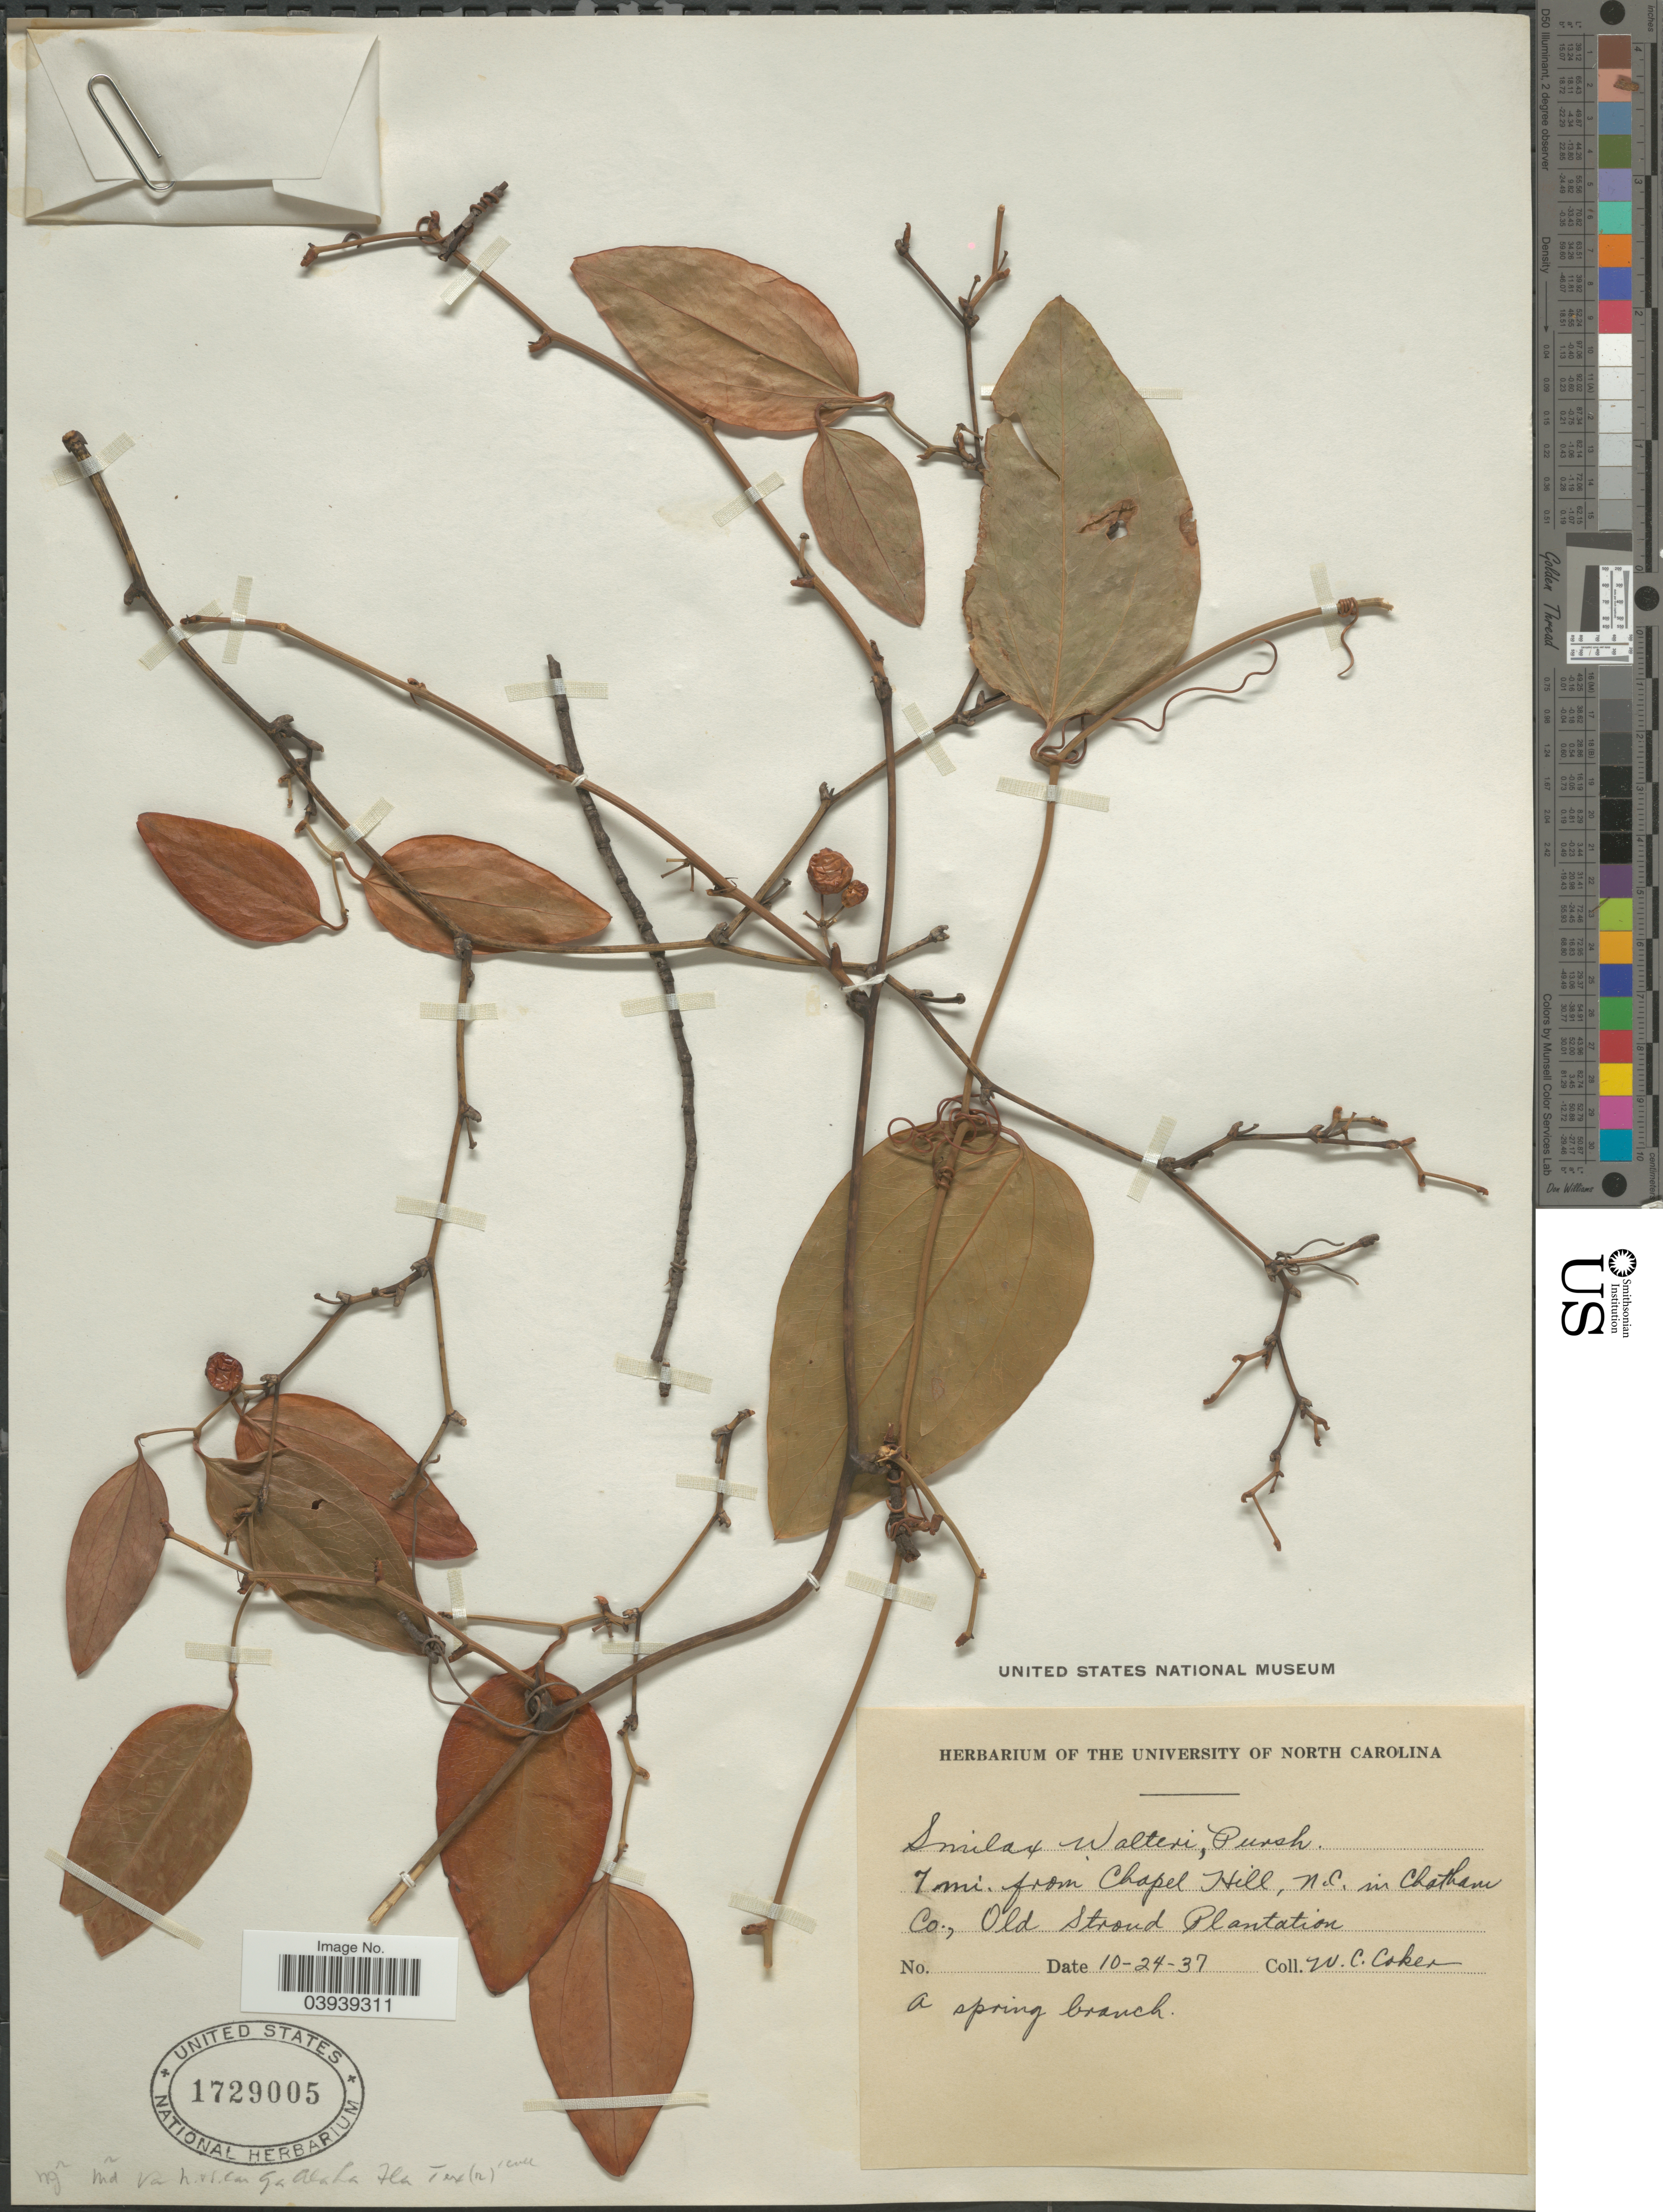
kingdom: Plantae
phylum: Tracheophyta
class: Liliopsida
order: Liliales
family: Smilacaceae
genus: Smilax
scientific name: Smilax walteri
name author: Pursh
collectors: W. Coker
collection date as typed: Transcribed d/m/y: 24/10/37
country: United States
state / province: North Carolina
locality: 7 mi. from Chapel Hill, in Chatham Co., Old Stroud Plantation.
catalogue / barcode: US 1729005